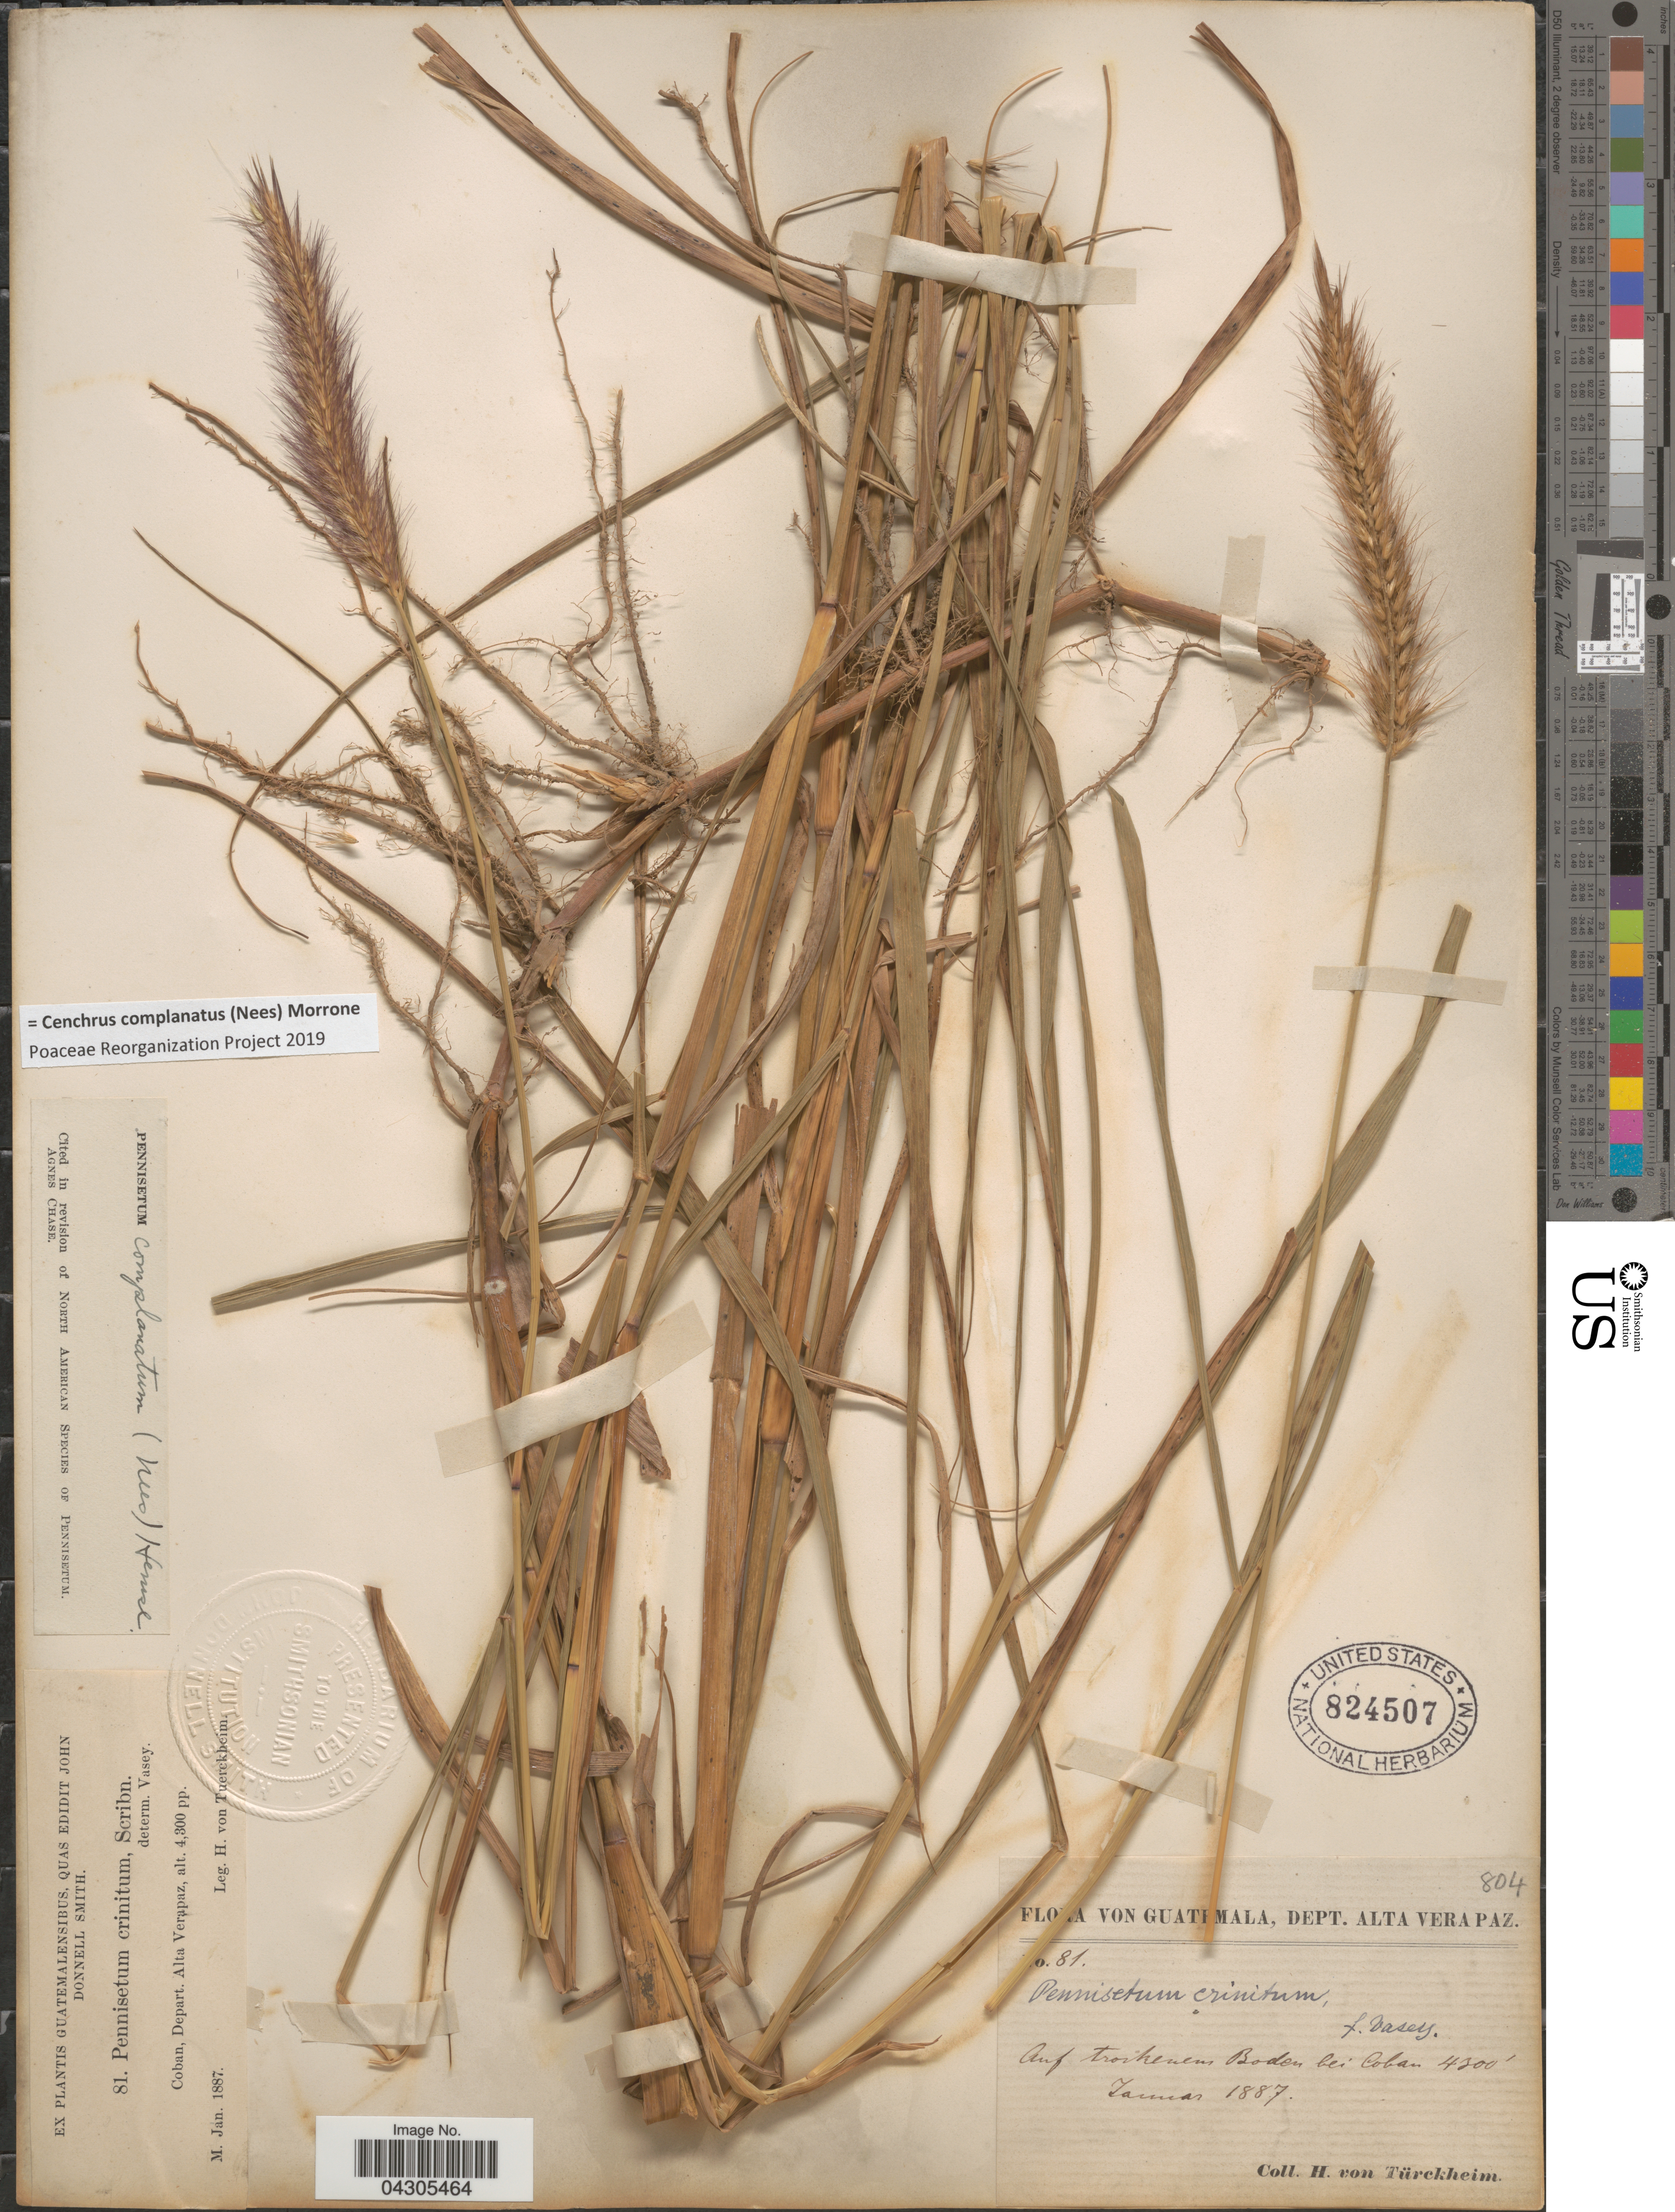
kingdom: Plantae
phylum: Tracheophyta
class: Liliopsida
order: Poales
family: Poaceae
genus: Cenchrus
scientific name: Cenchrus complanatus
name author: (Nees) Morrone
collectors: H. von Türckheim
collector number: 81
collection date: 1887-01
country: Guatemala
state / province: Alta Verapaz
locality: Dept. Alta Verapaz. Auf trockenem Boden bei Coban. Coban, Depart. Alta Verapaz.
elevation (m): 1311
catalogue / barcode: US 824507